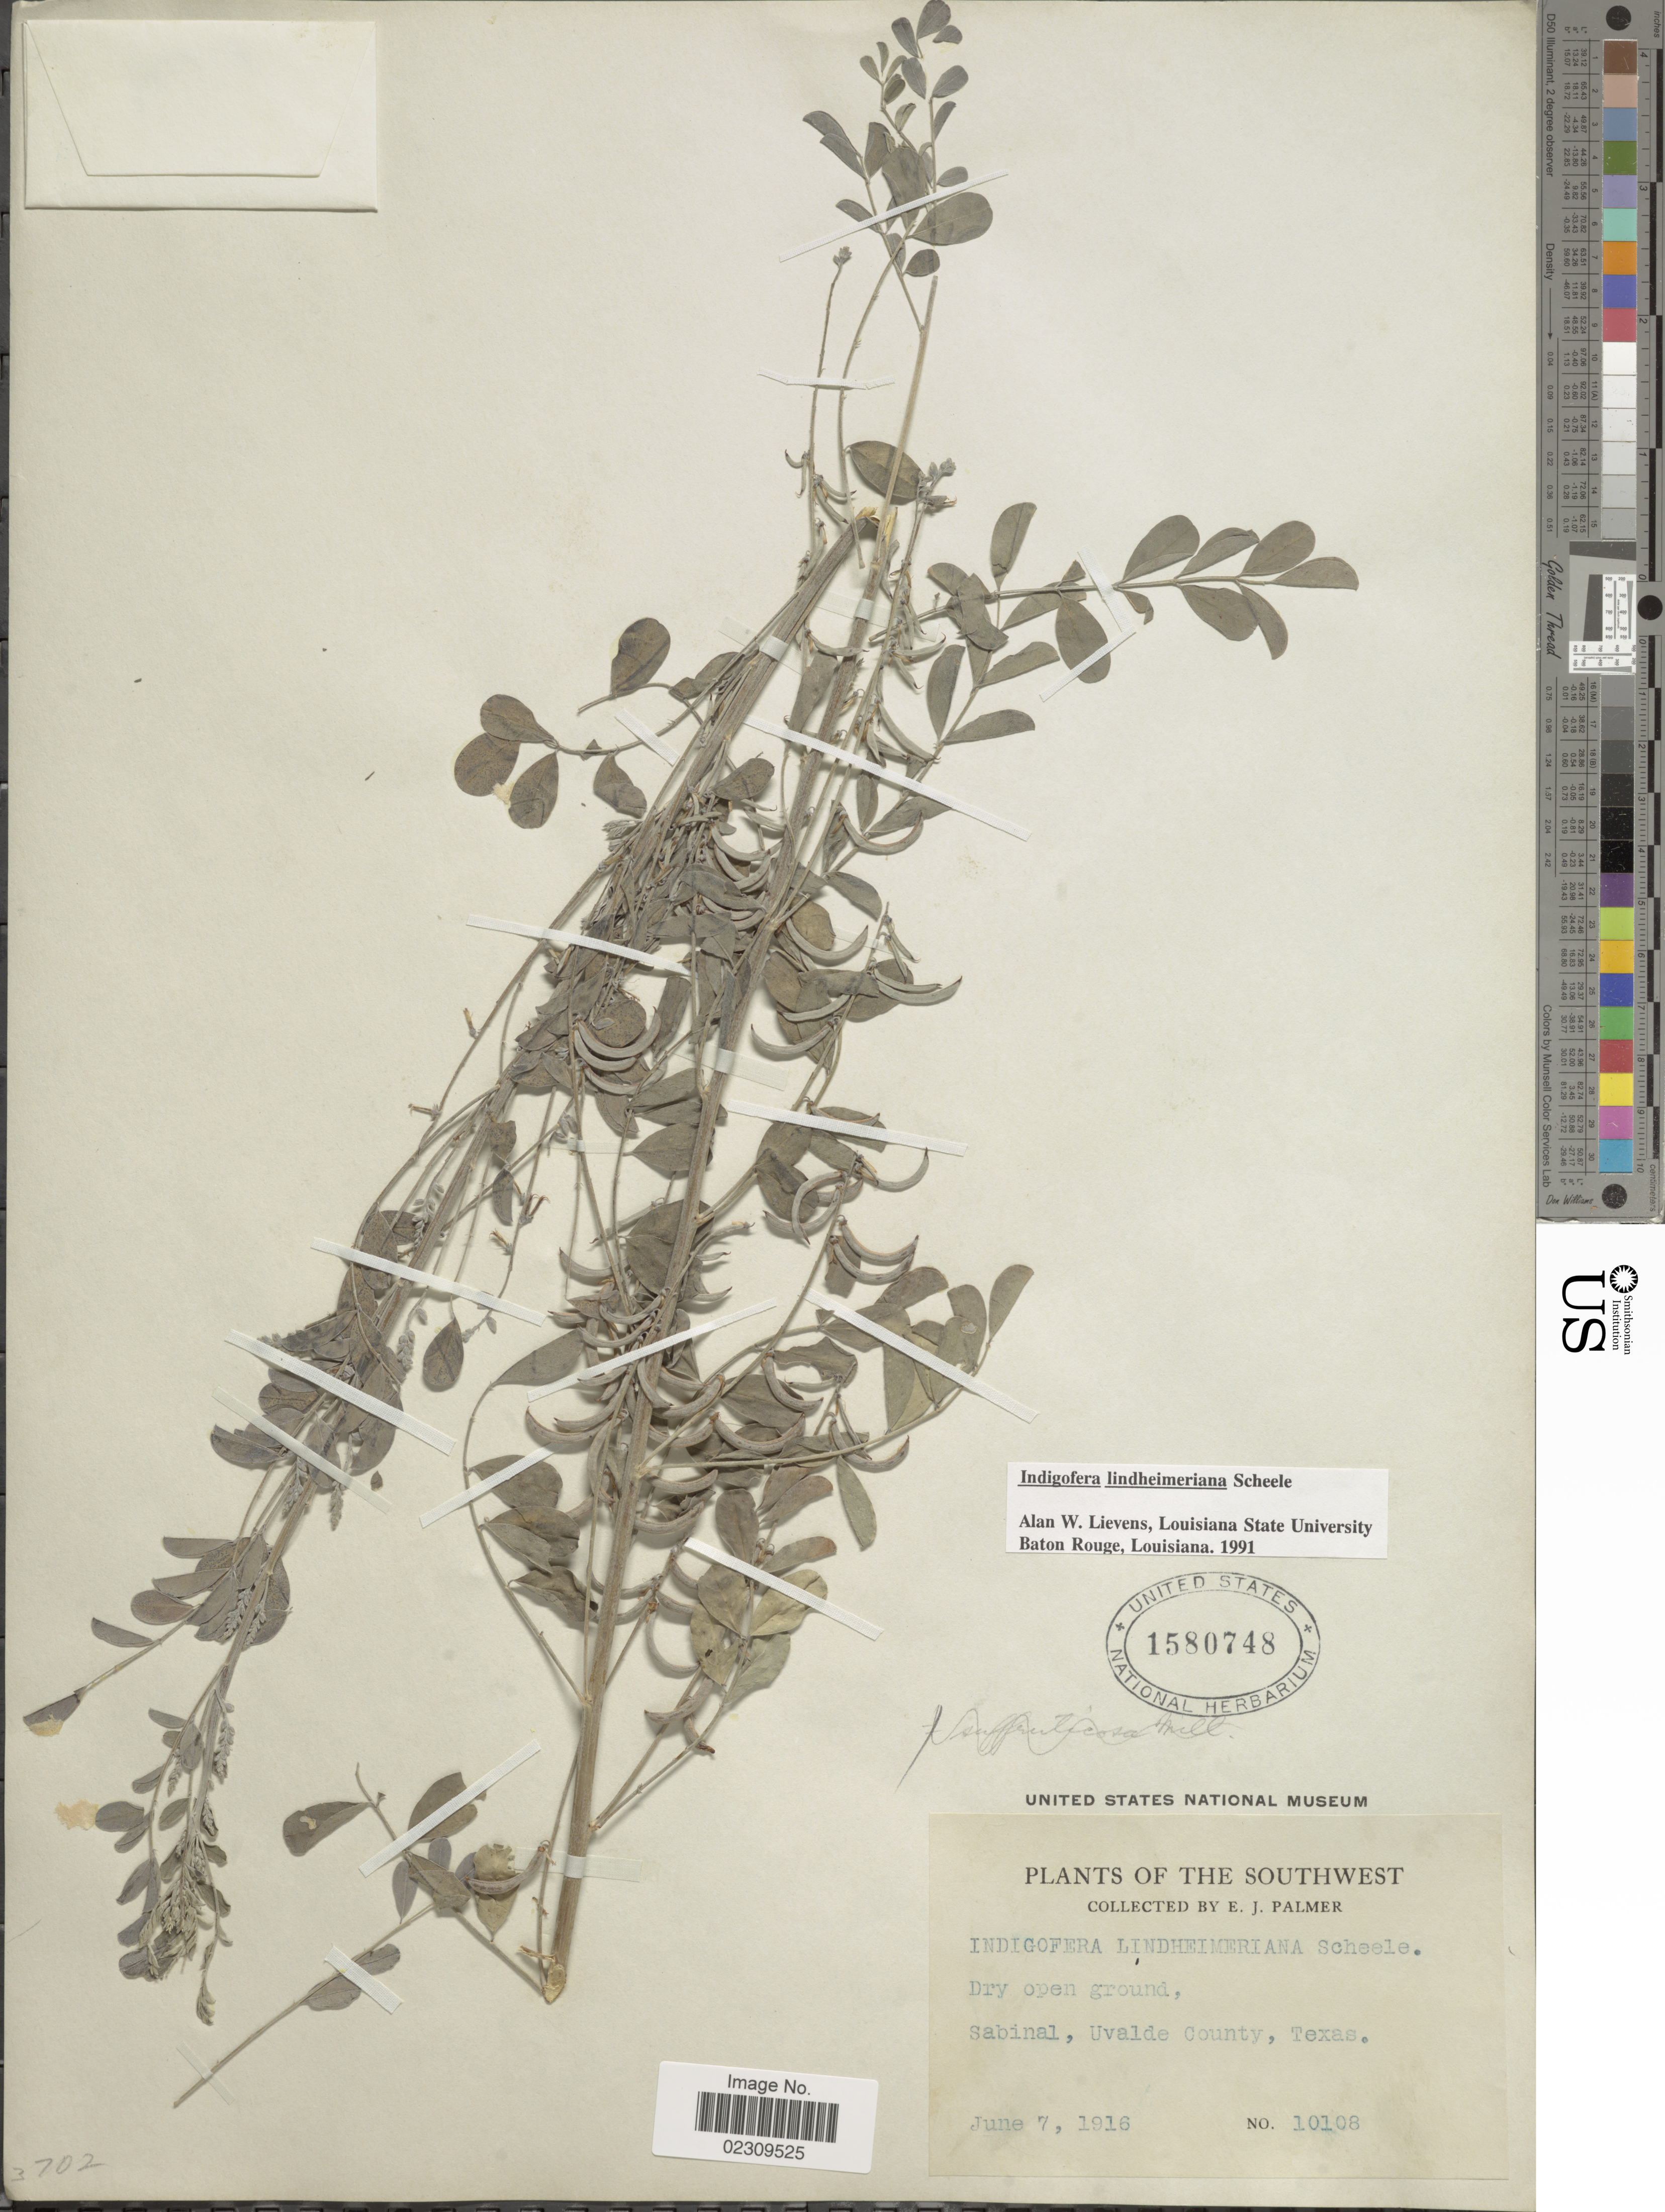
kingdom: Plantae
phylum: Tracheophyta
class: Magnoliopsida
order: Fabales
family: Fabaceae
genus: Indigofera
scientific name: Indigofera lindheimeriana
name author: Scheele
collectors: E. J. Palmer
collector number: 10108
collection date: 1916-06-07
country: United States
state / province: Texas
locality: The Southwest, Sabinal, Uvalde County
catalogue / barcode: US 1580748